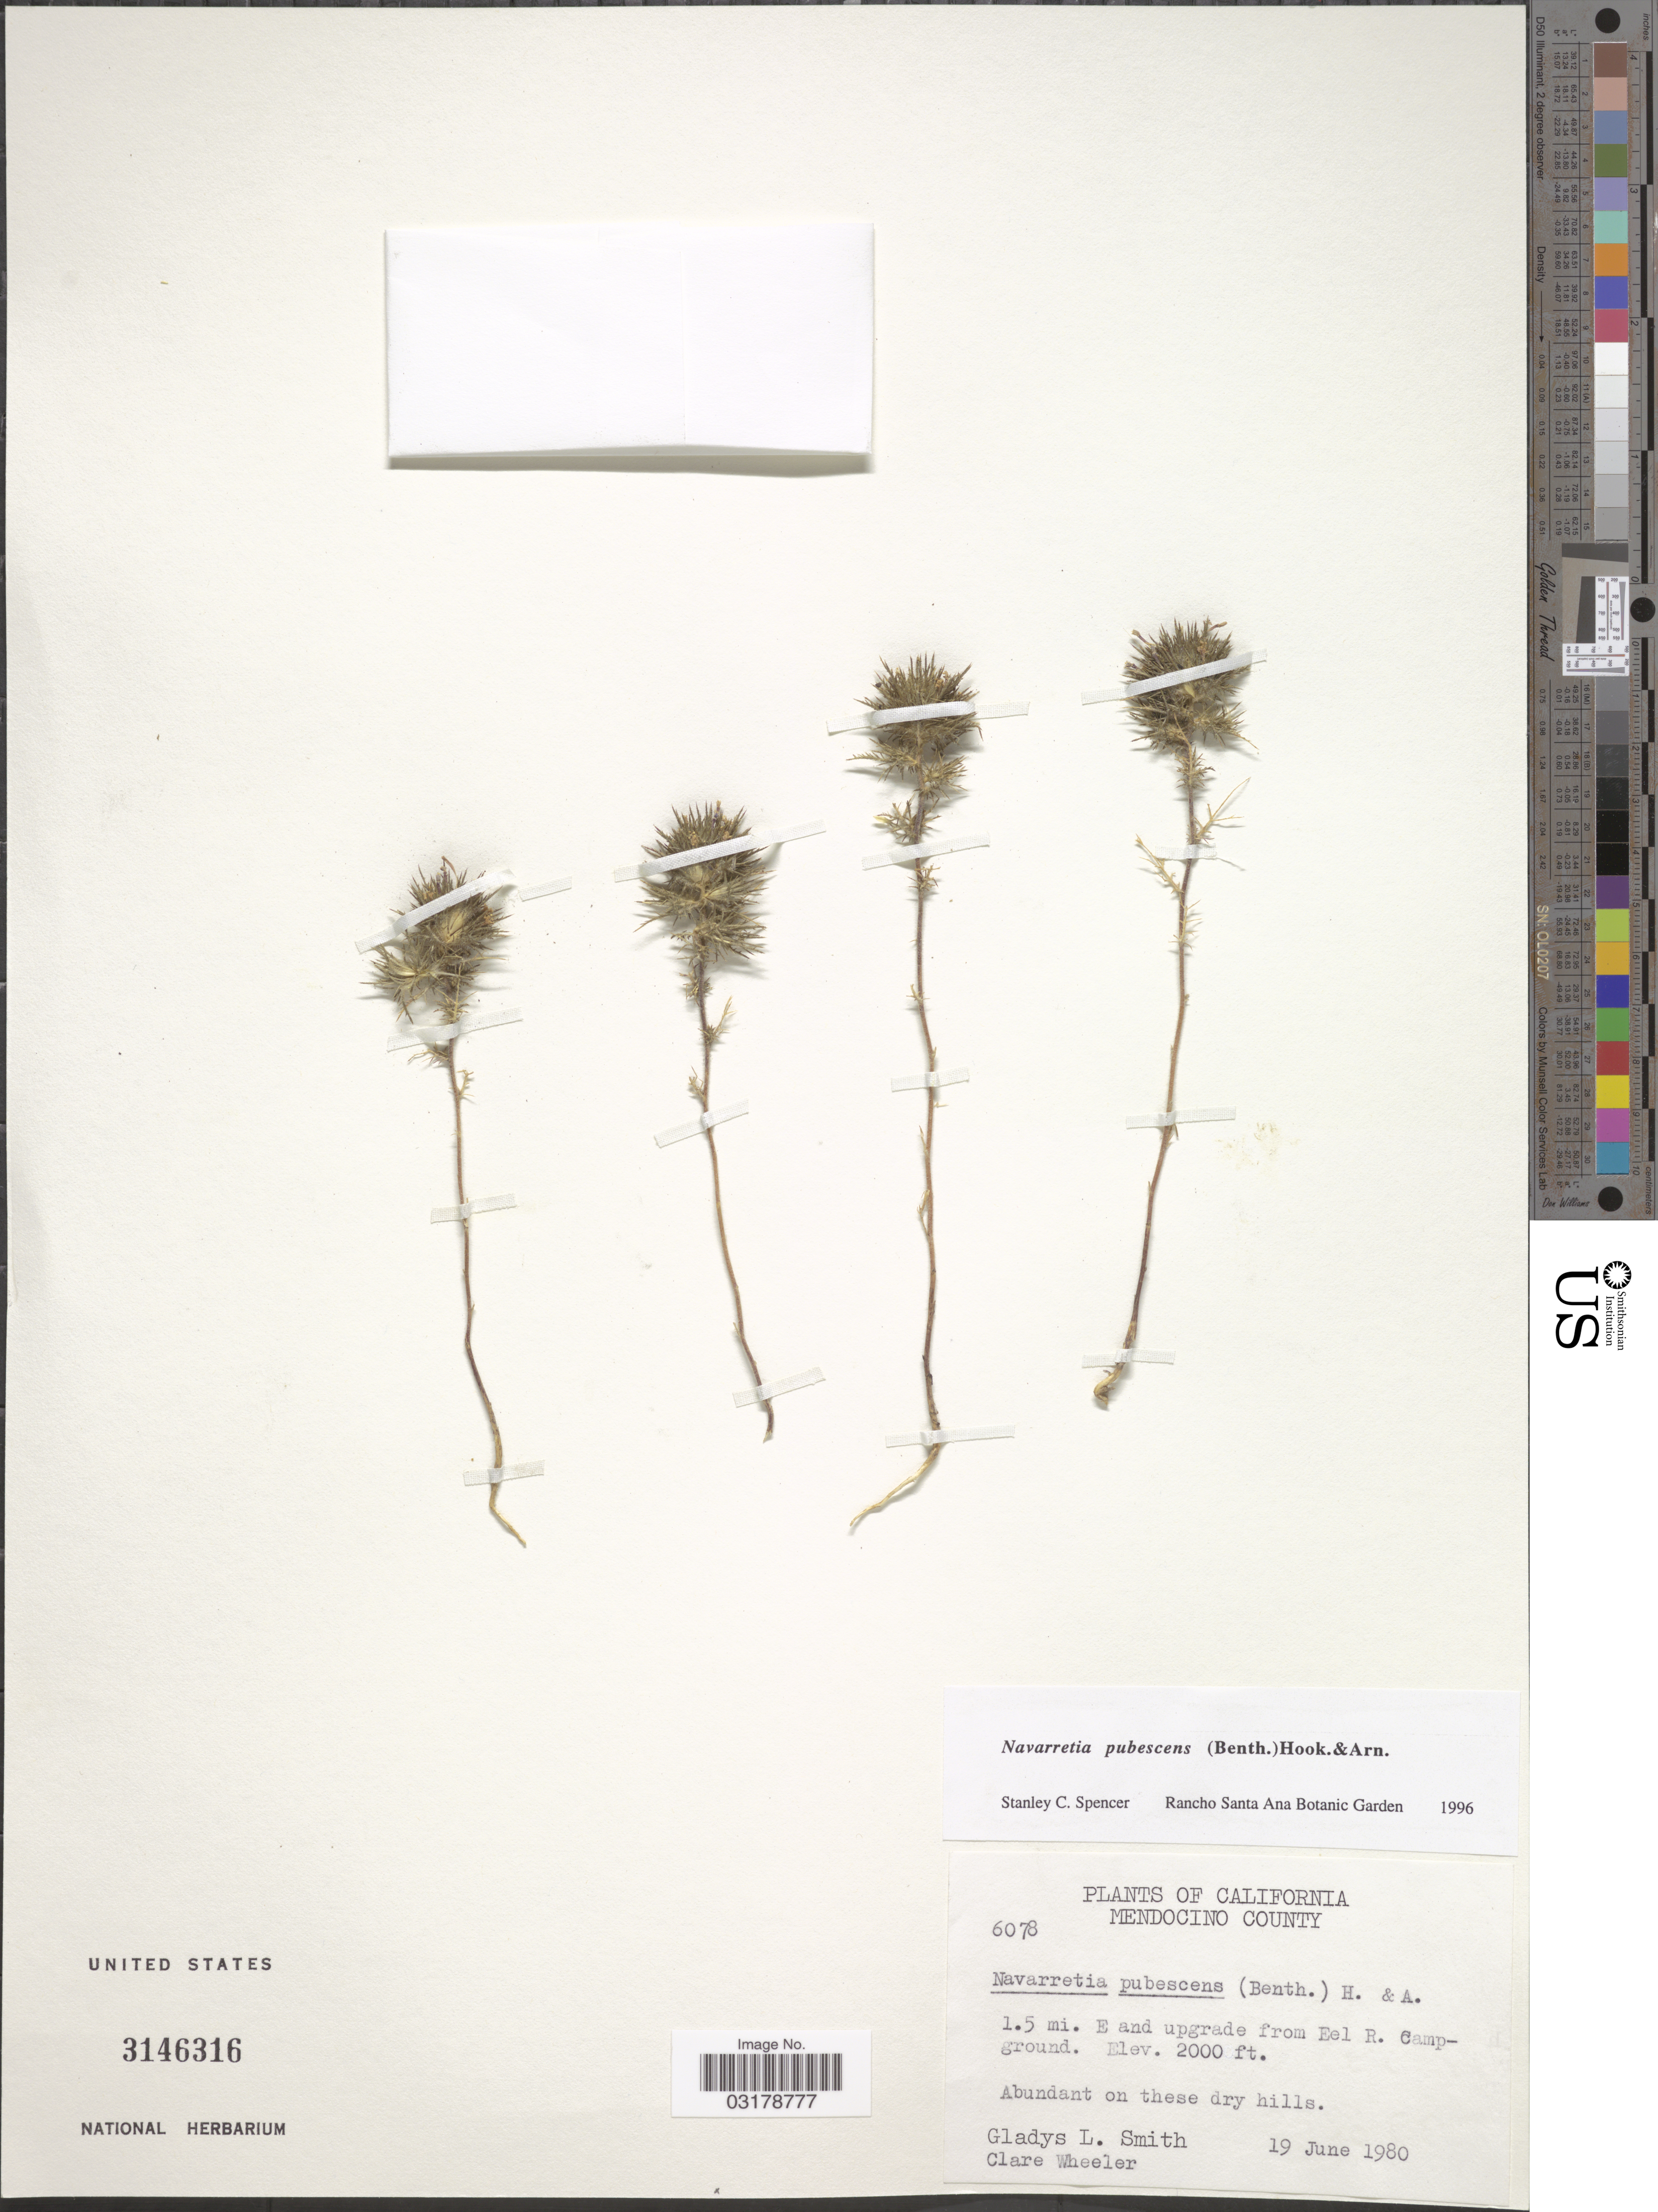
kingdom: Plantae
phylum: Tracheophyta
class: Magnoliopsida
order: Ericales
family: Polemoniaceae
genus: Navarretia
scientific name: Navarretia pubescens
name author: (Benth.) Hook. & Arn.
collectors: Geo. L. Smith & C. Wheeler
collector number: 6078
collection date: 1980-06-19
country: United States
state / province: California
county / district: Mendocino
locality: Mendocino County. 1.5 mi. E and upgrade from Eel R. Campground.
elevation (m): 610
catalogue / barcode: US 3146316